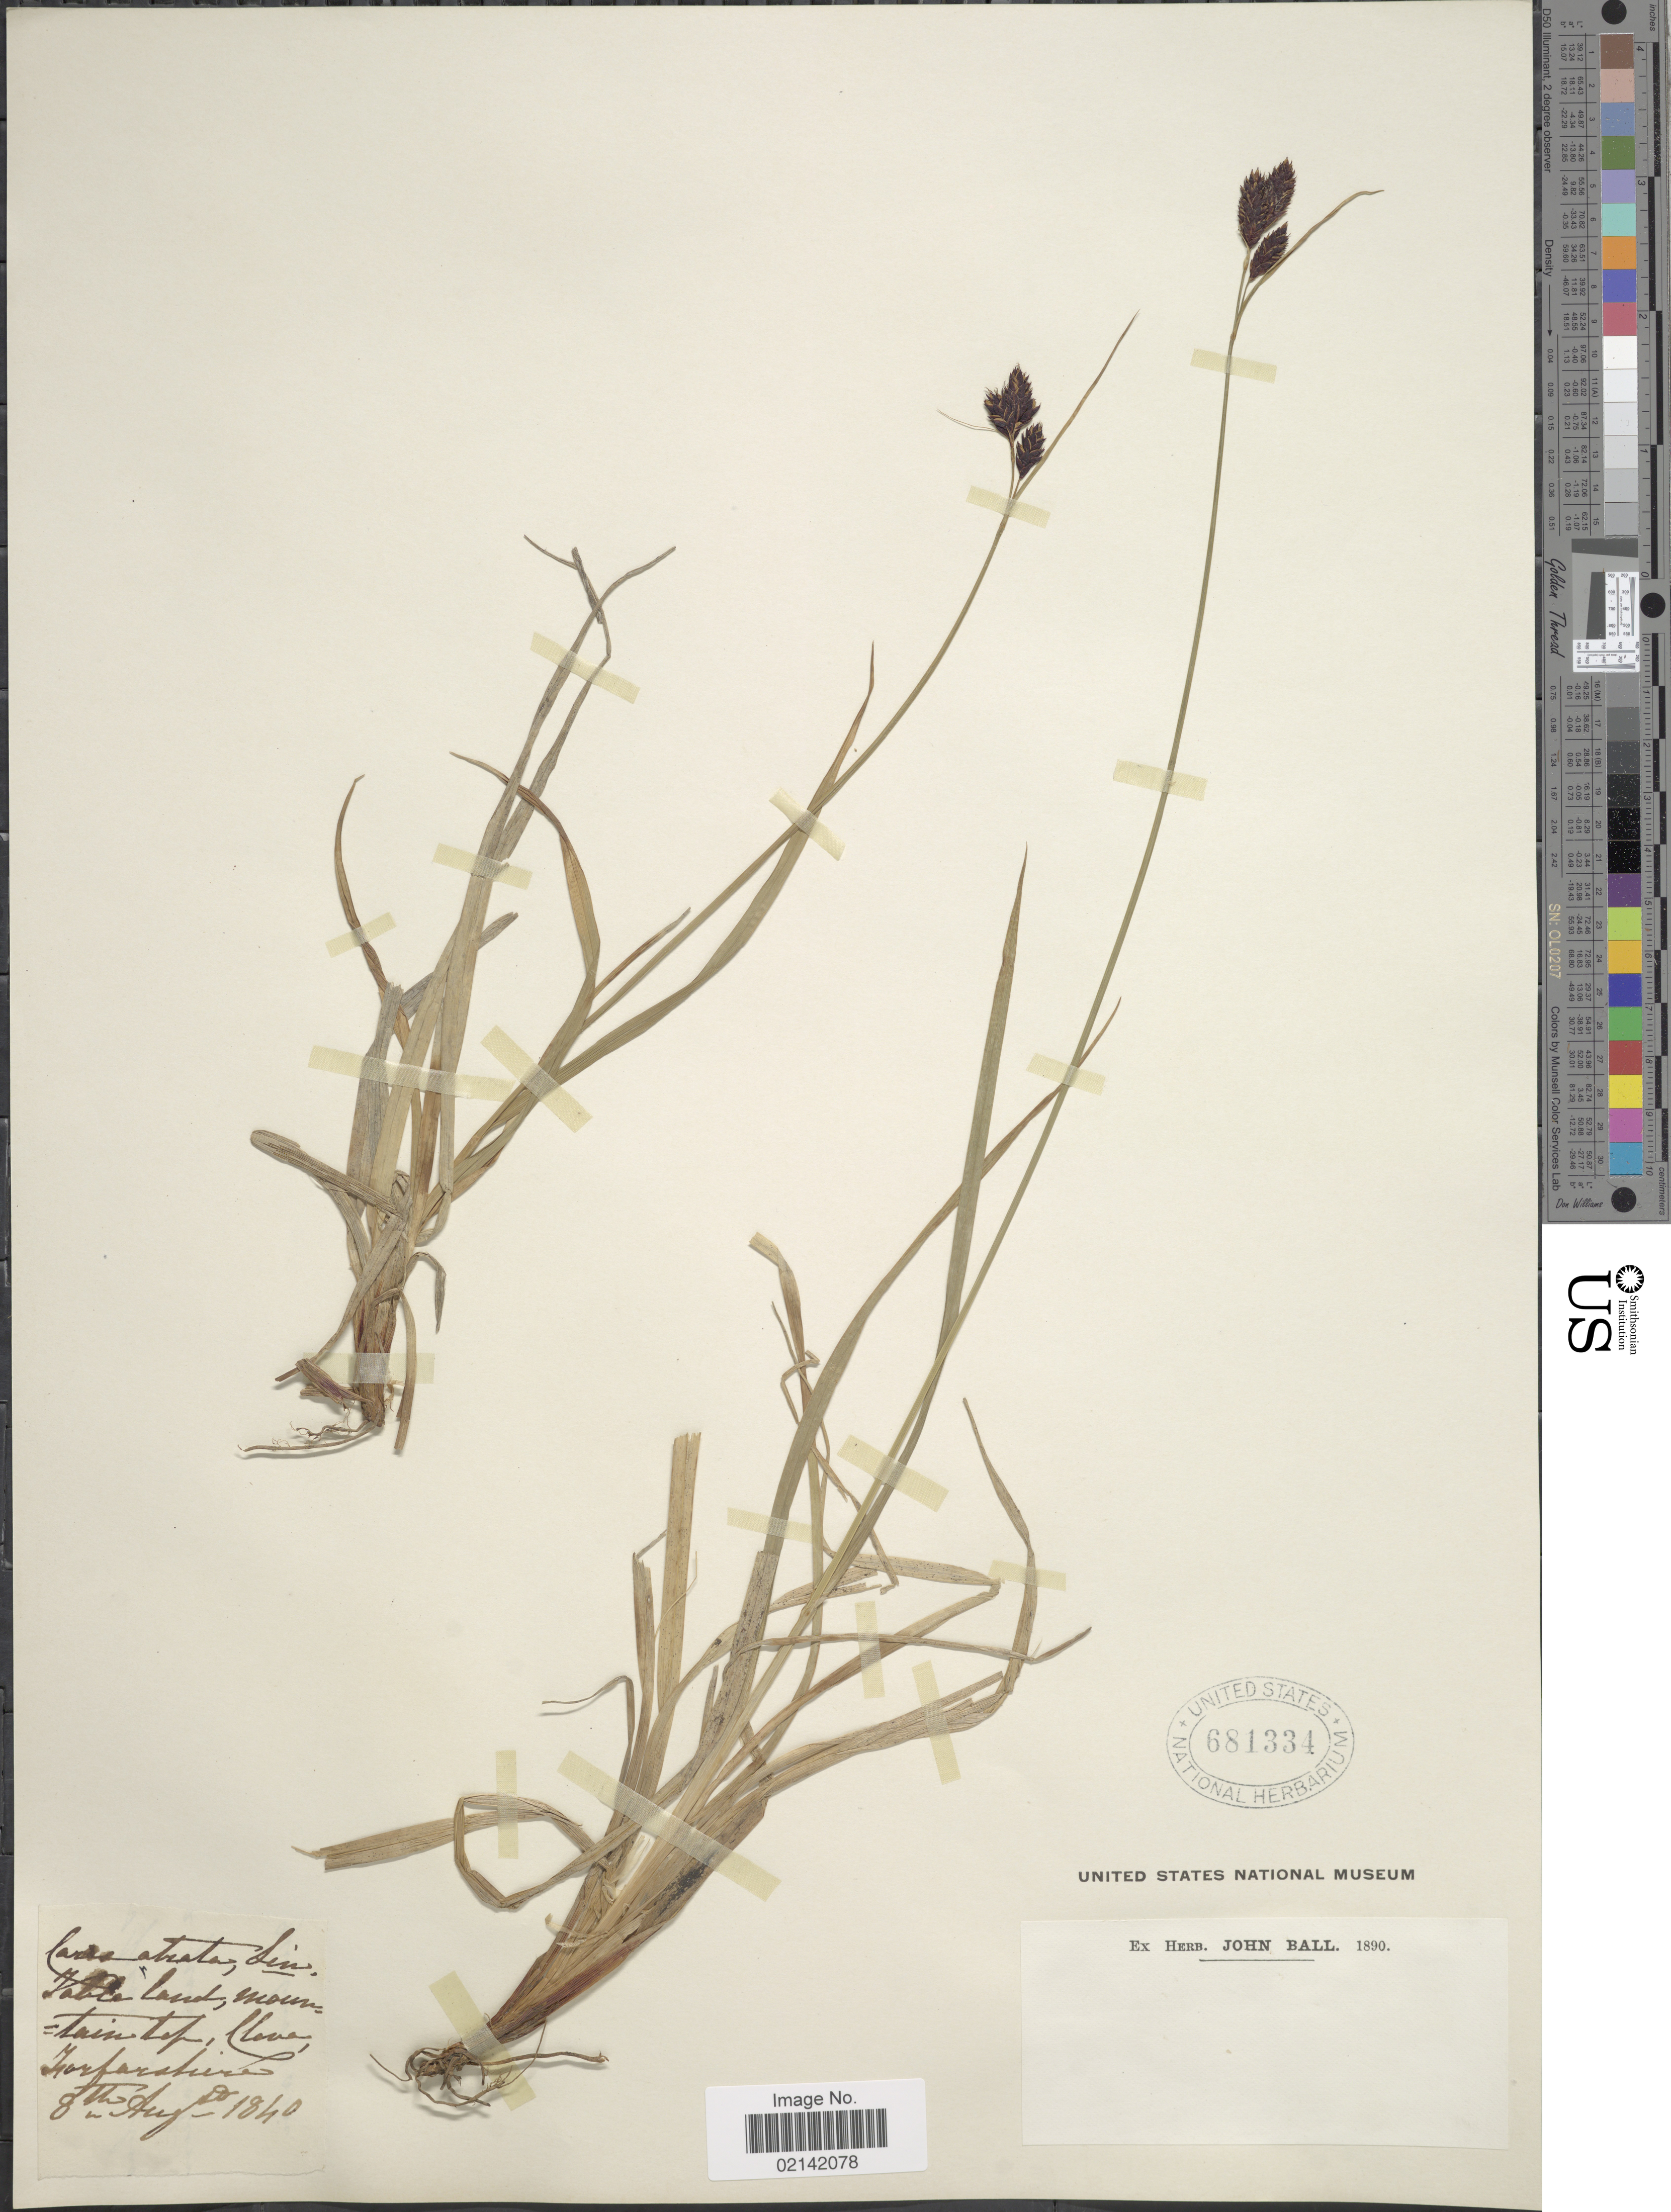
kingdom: Plantae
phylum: Tracheophyta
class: Liliopsida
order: Poales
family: Cyperaceae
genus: Carex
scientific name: Carex atrata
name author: L.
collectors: ex herb. John Ball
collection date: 1840-07-08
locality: Tain top, Cleve, Torfarsturi [interpreted]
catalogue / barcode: US 681334